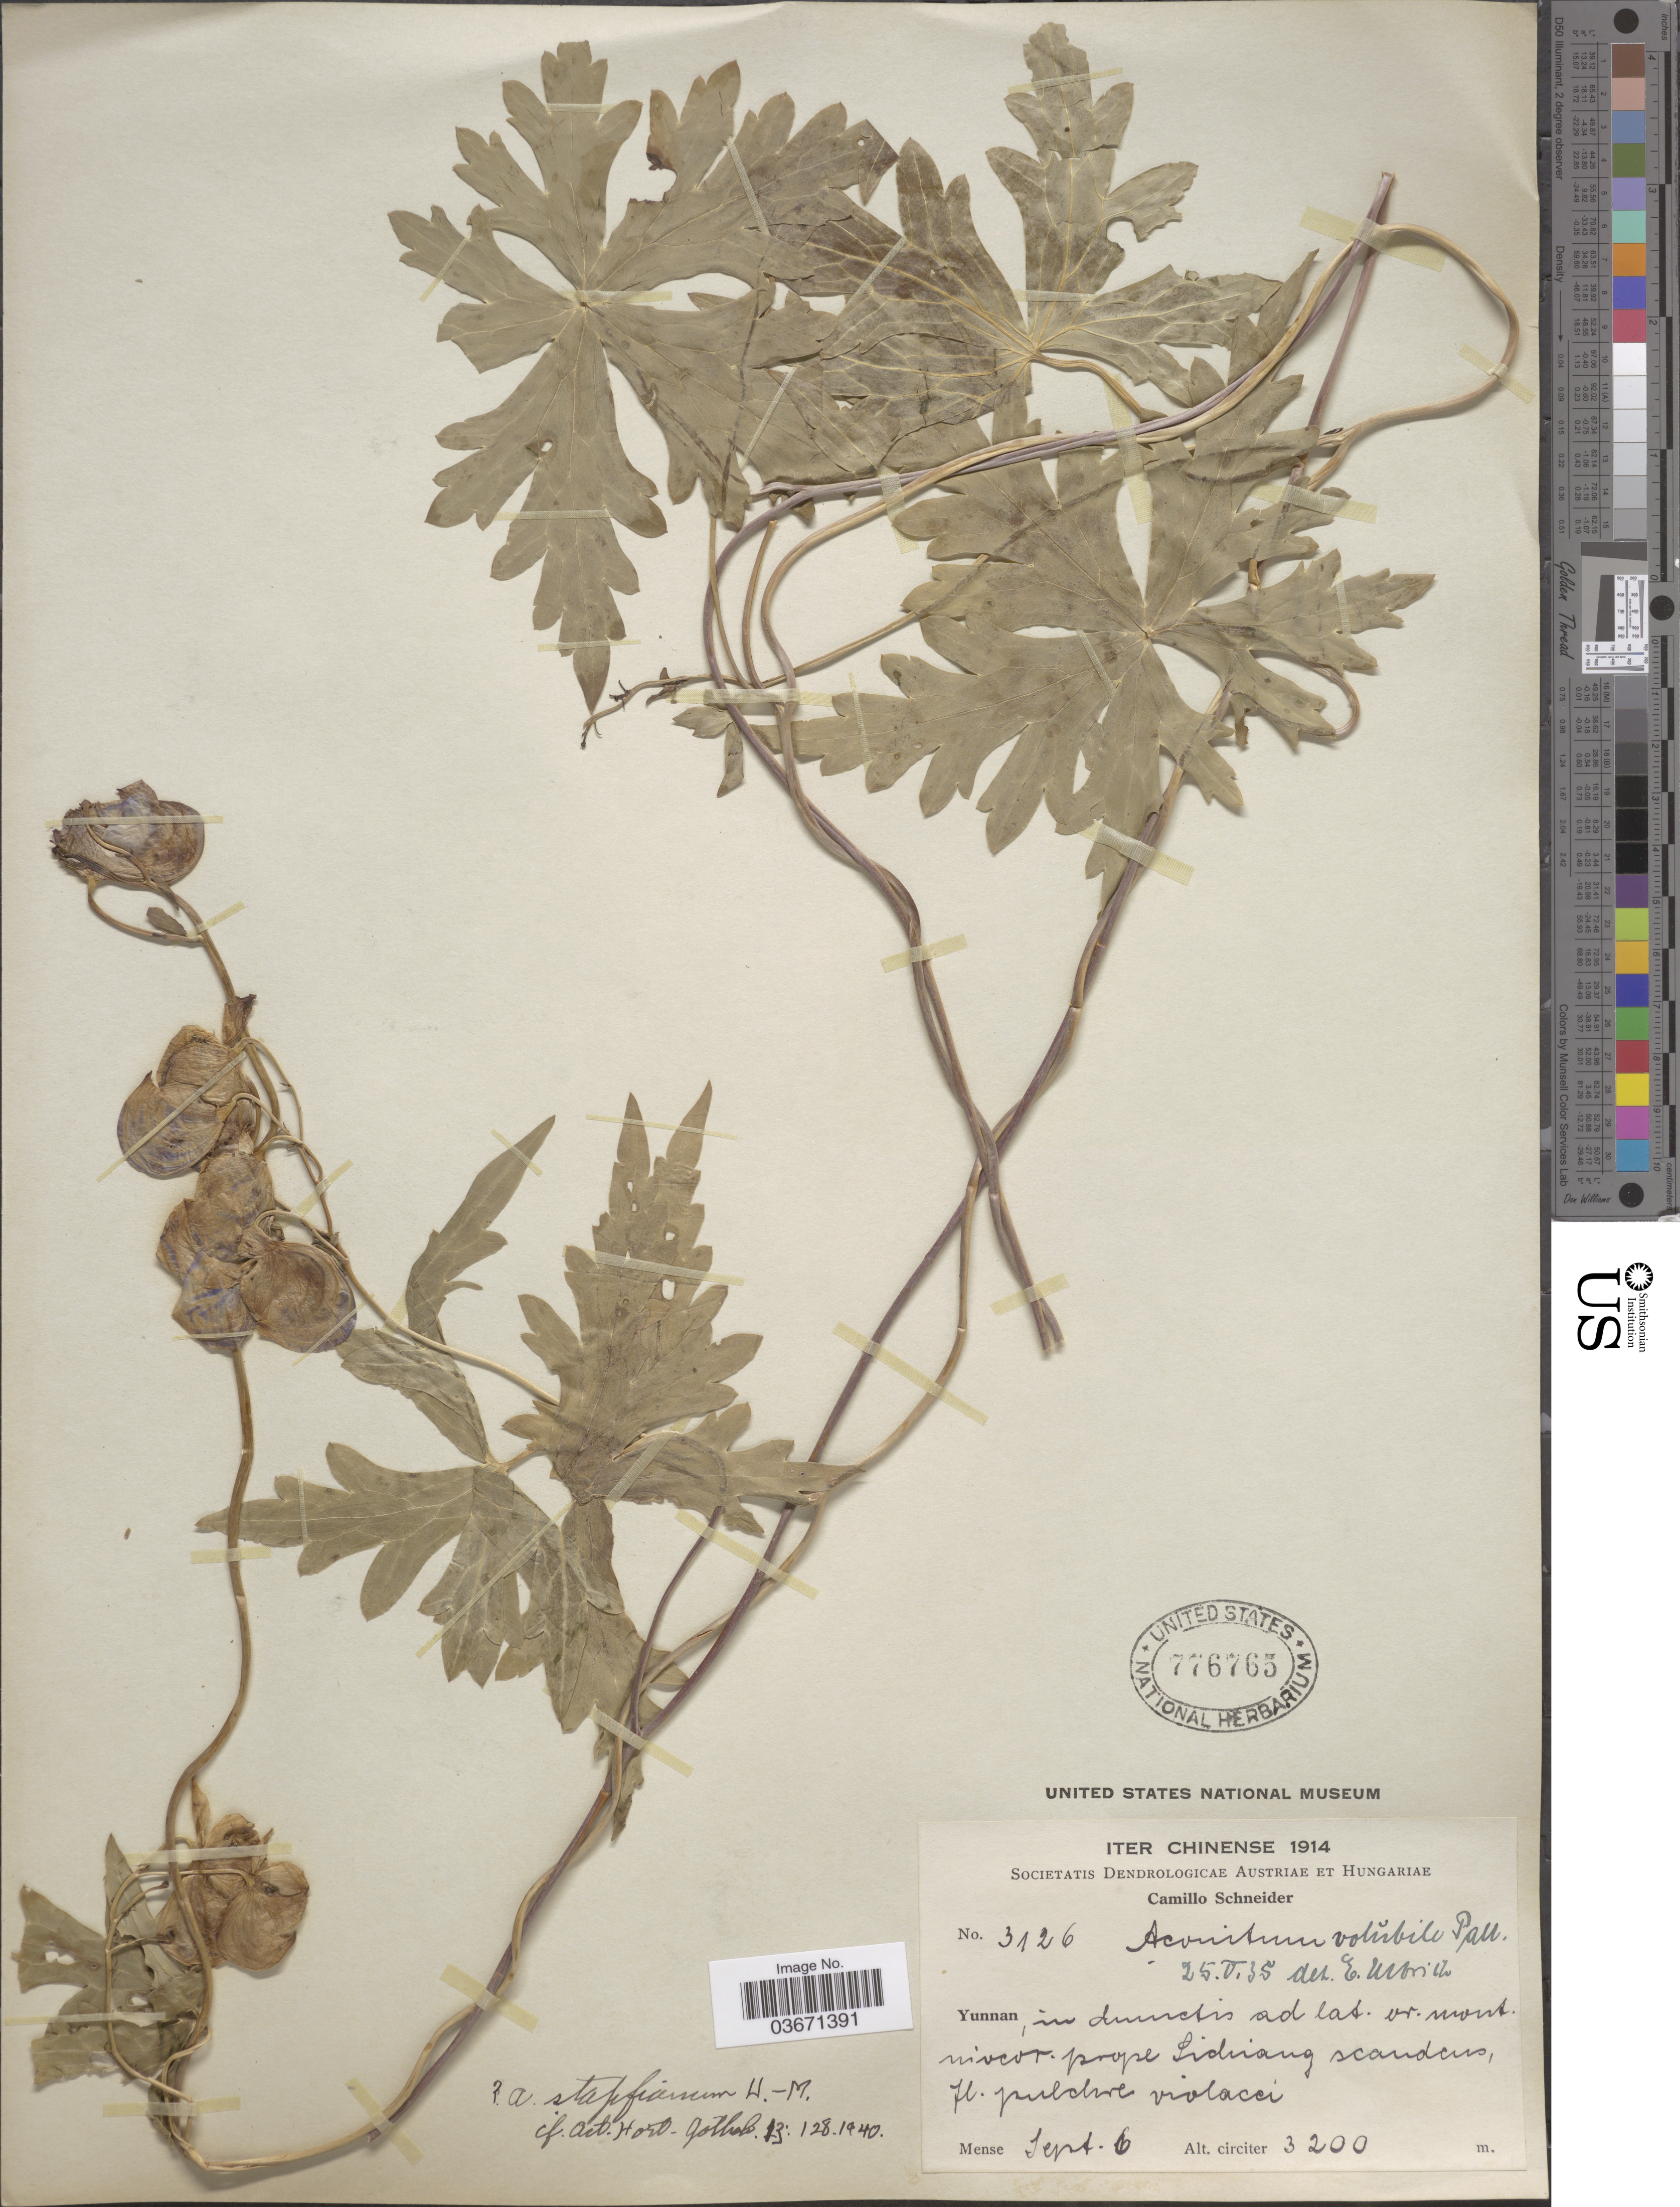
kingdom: Plantae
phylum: Tracheophyta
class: Magnoliopsida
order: Ranunculales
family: Ranunculaceae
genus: Aconitum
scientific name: Aconitum stapfianum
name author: Hand.-Mazz.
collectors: C. K. Schneider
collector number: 3126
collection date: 1914-09-06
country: China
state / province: Yunnan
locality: In dumetis ad lat. or. mont. niveor. prope Lichiang scandens.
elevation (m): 3200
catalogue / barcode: US 776765